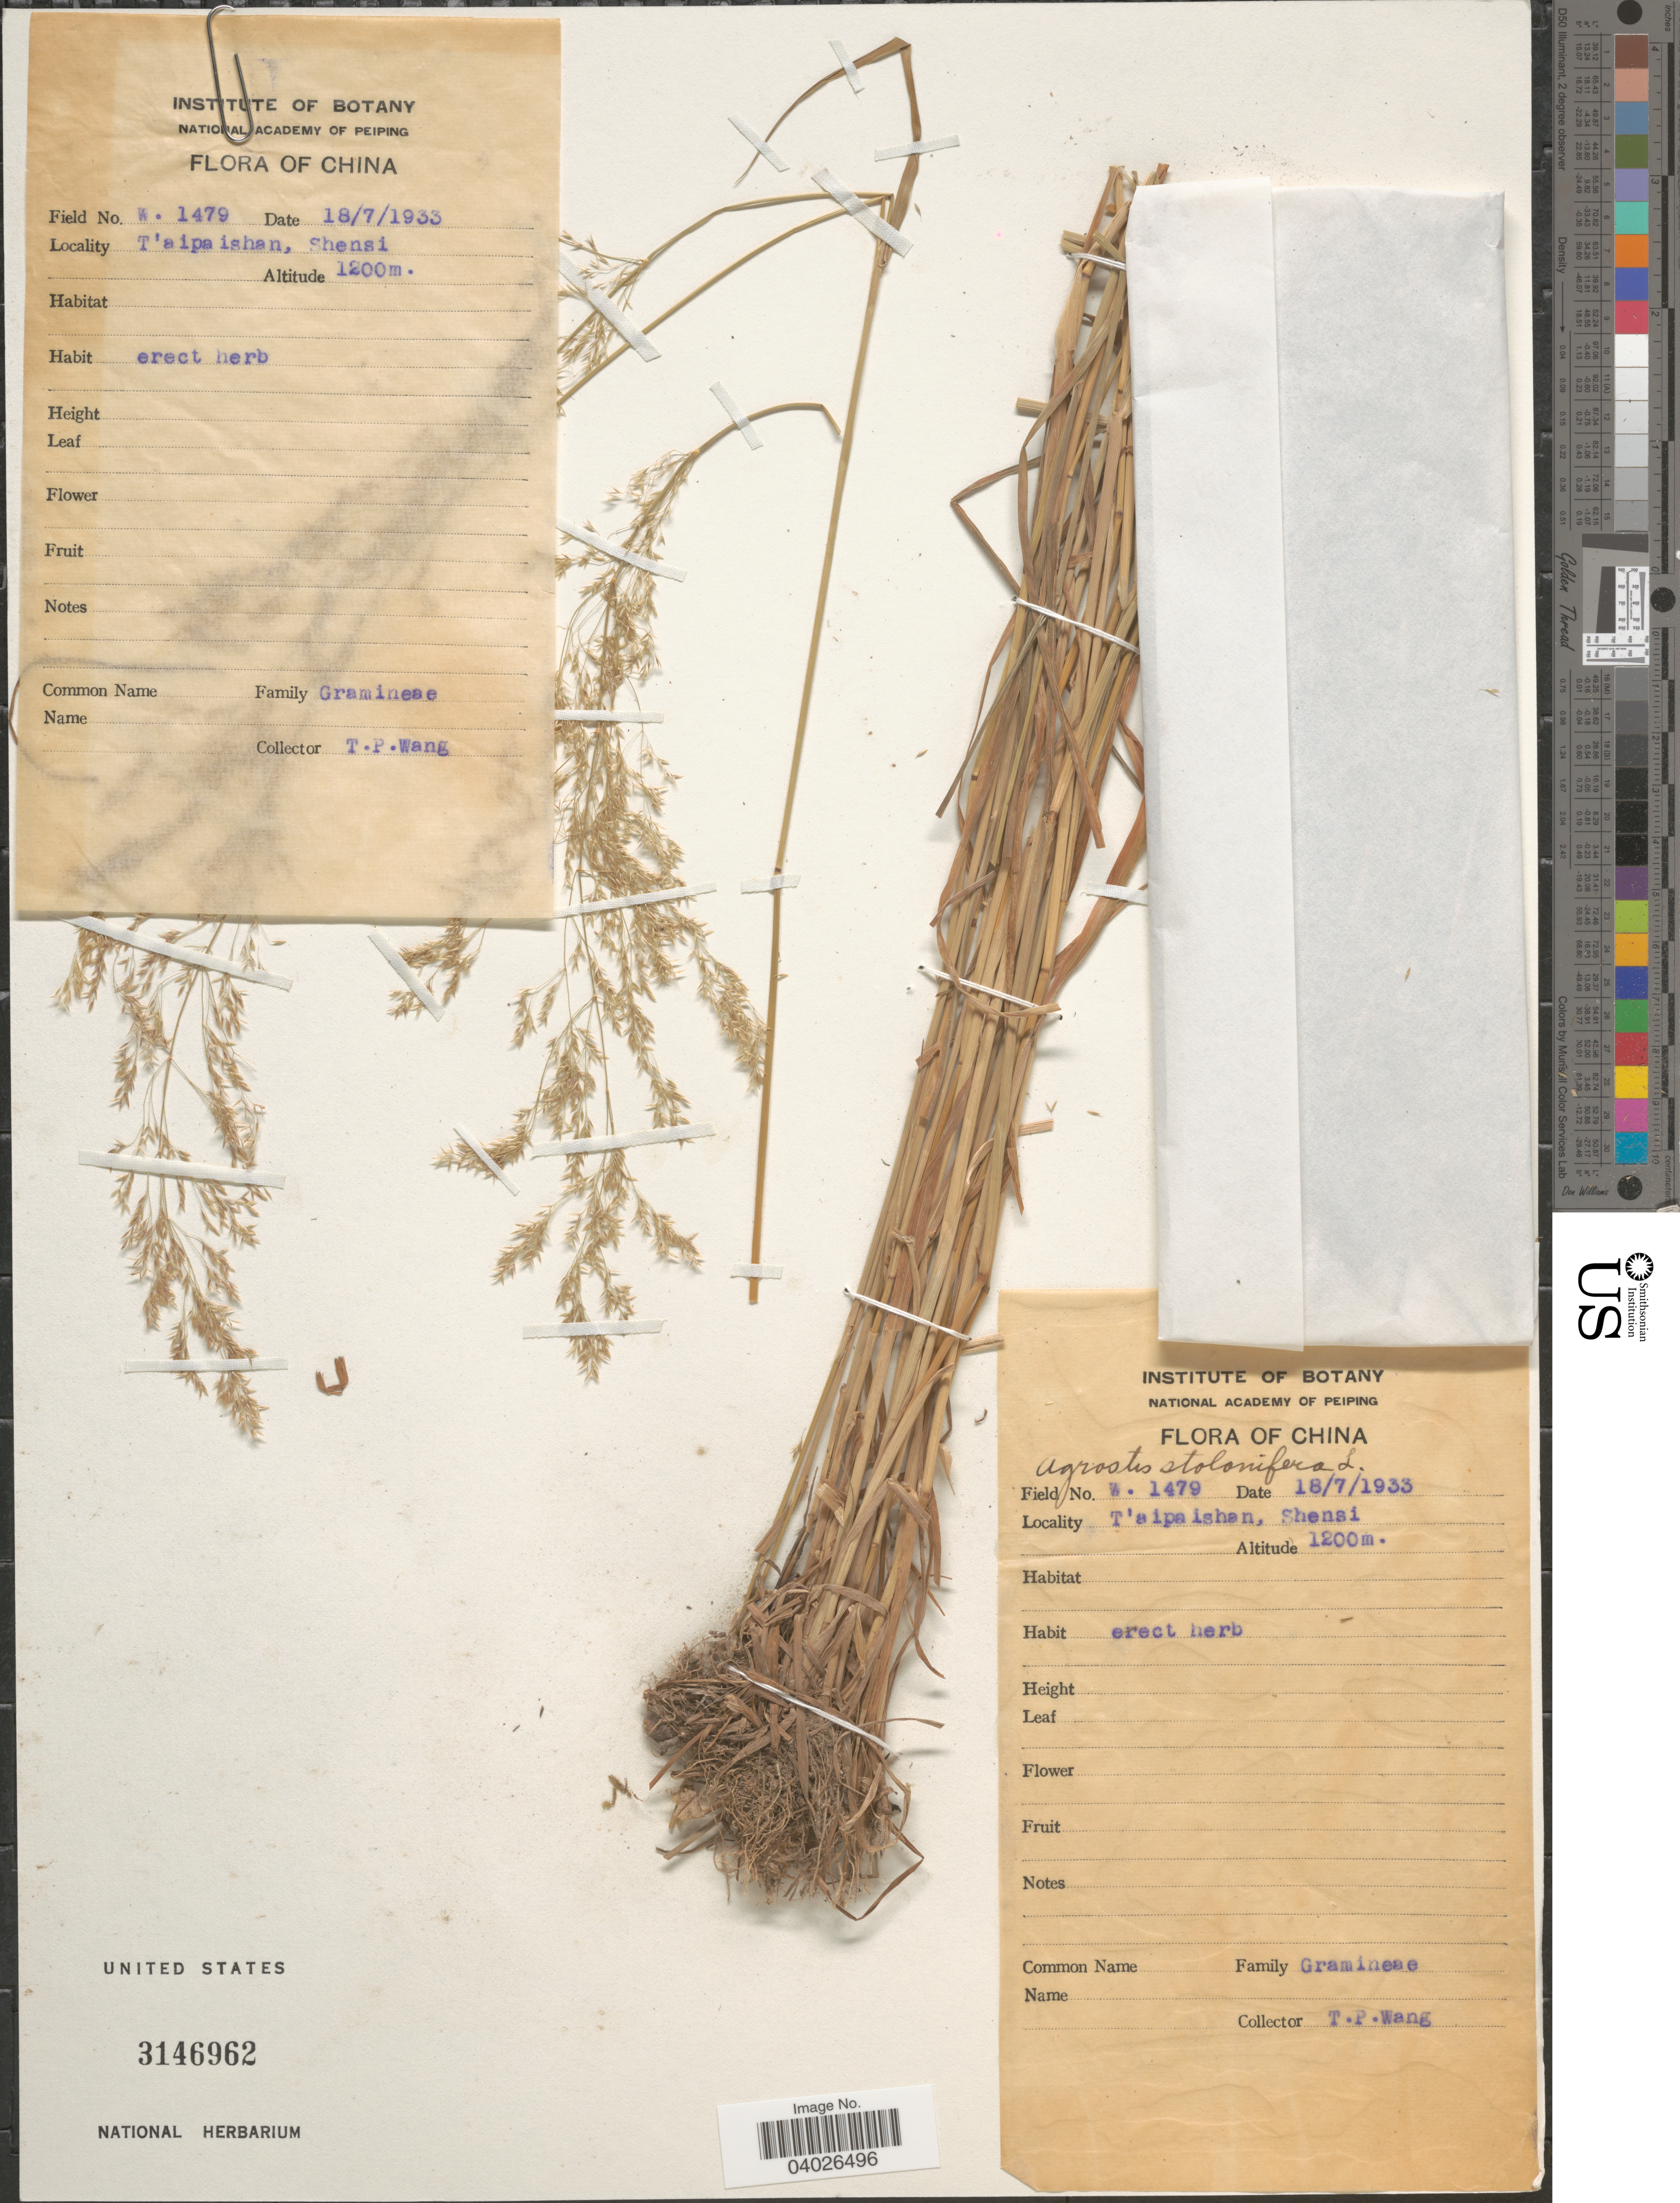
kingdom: Plantae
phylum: Tracheophyta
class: Liliopsida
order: Poales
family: Poaceae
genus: Agrostis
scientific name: Agrostis stolonifera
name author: L.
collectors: T. Wang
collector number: W. 1479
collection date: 1933-07-18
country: China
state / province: Shaanxi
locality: T'aipaishan, Shensi.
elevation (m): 1200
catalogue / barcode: US 3146962